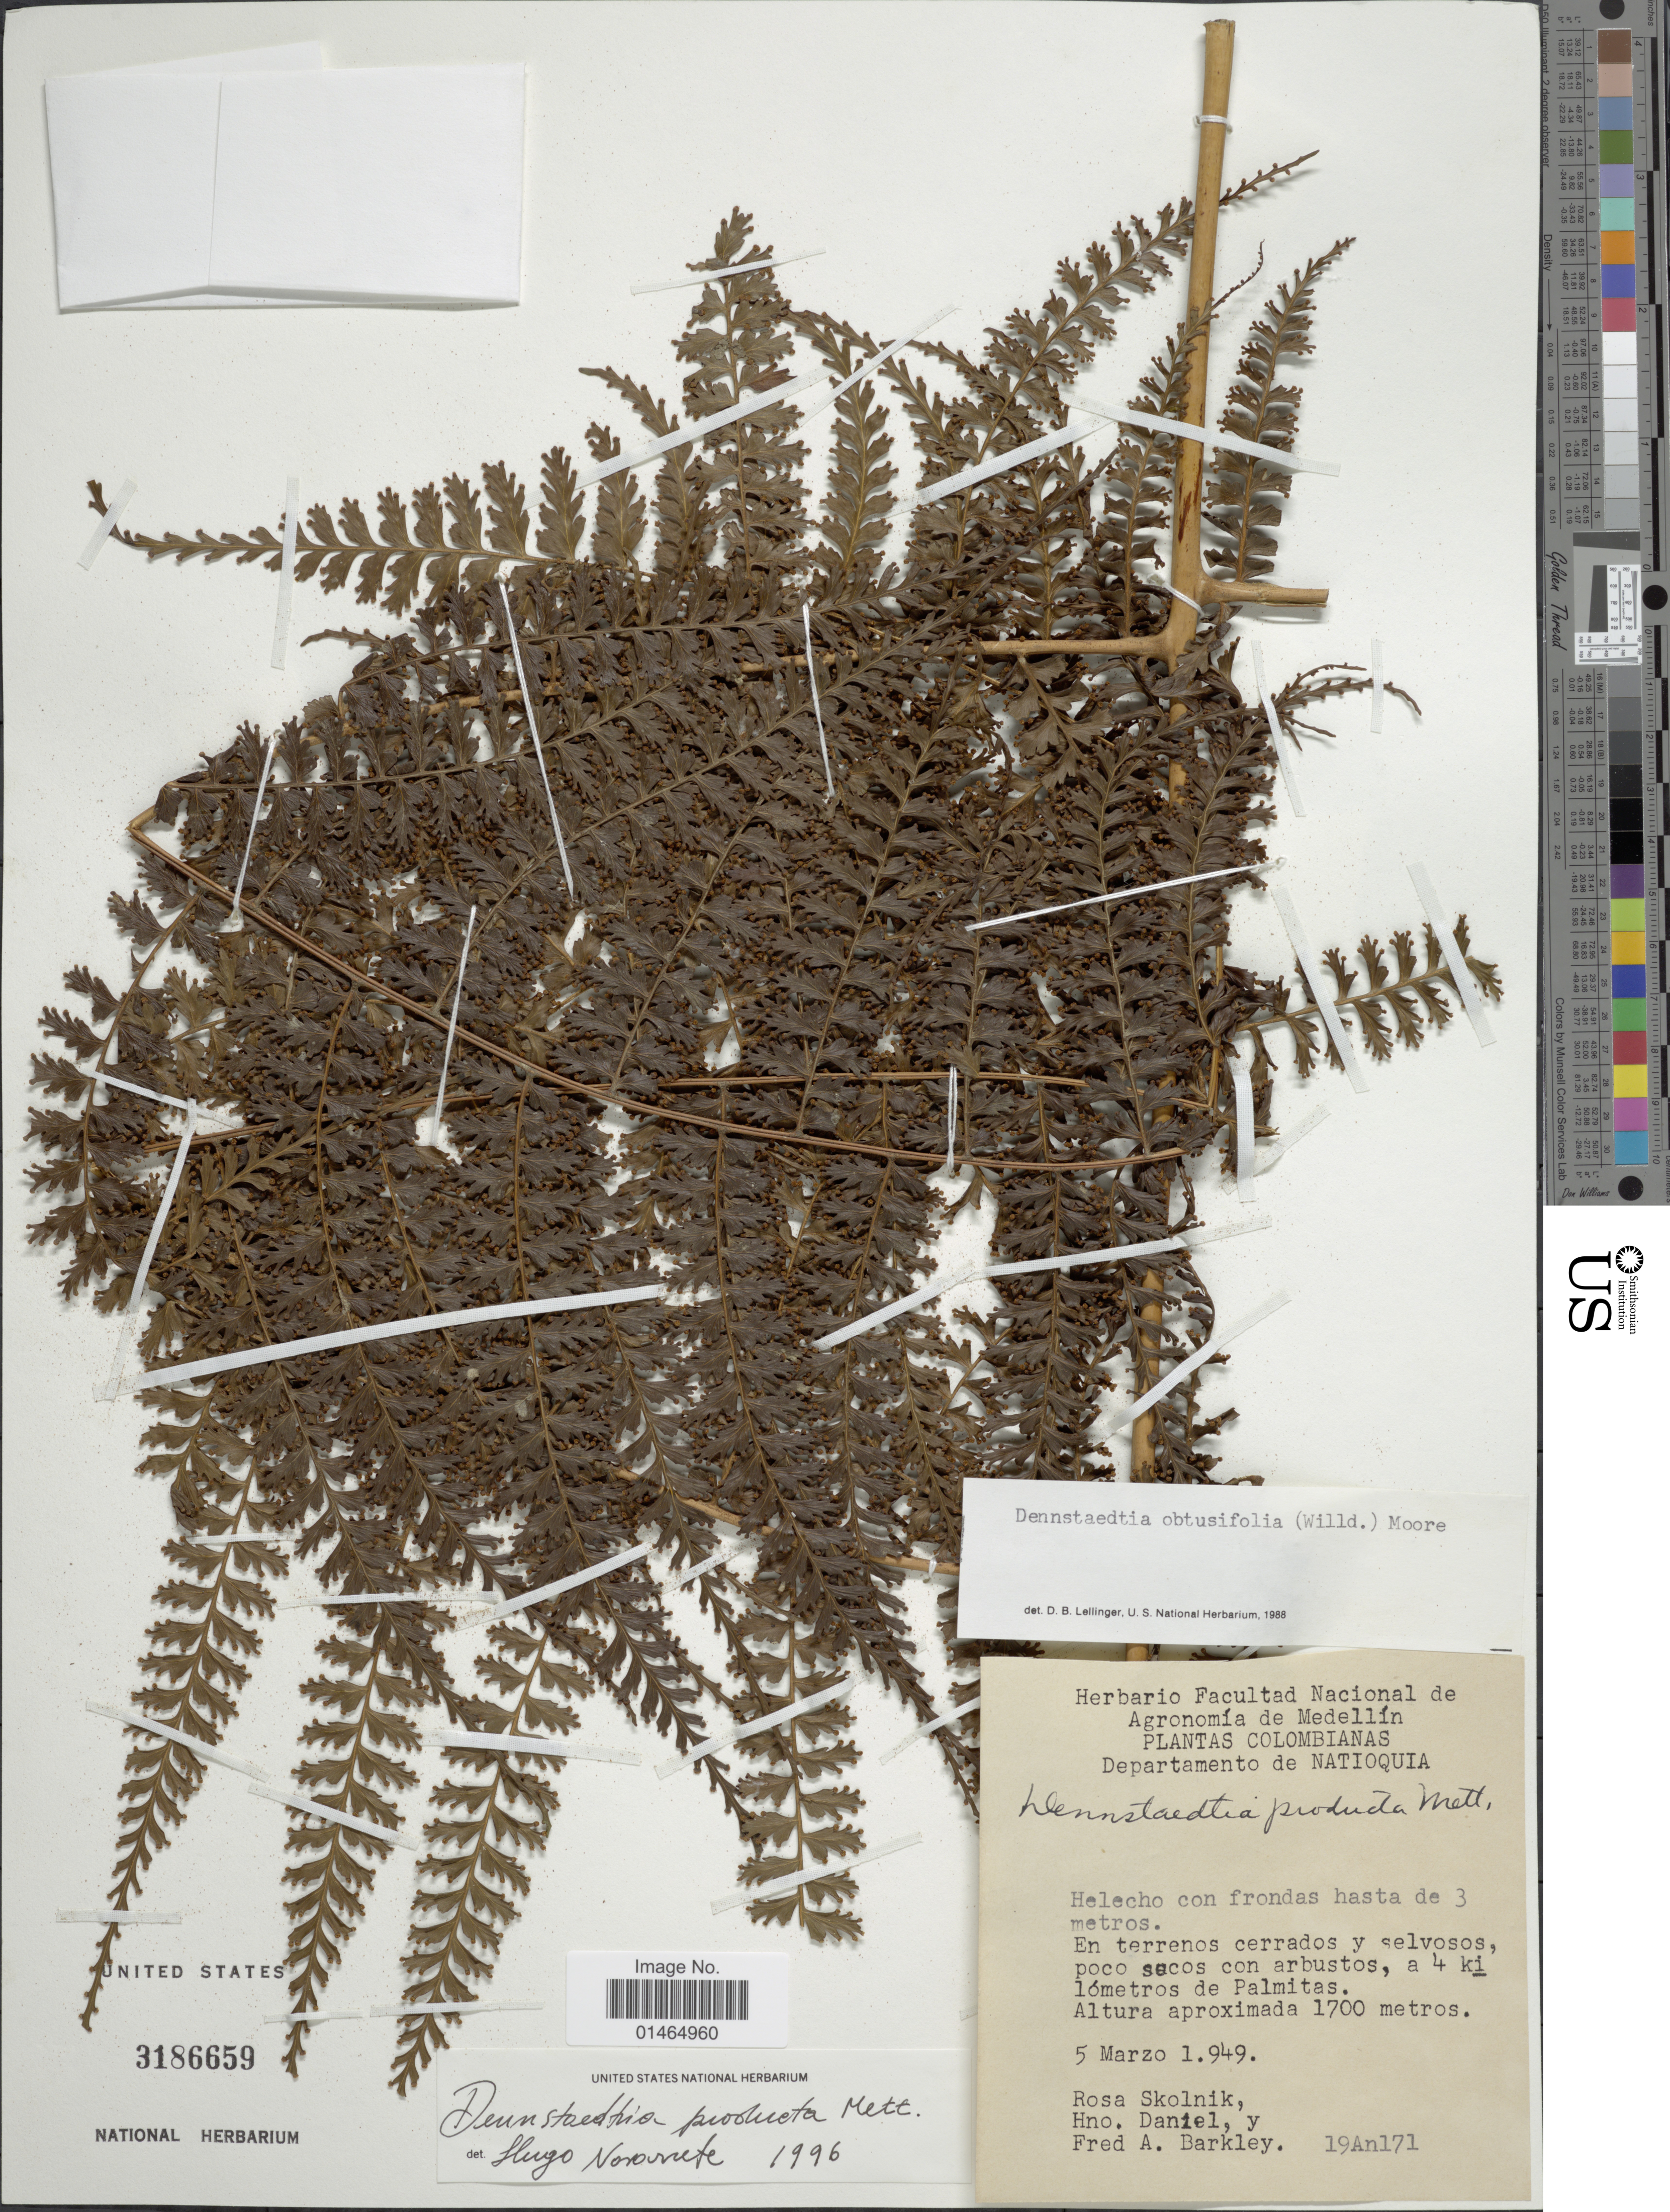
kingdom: Plantae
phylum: Tracheophyta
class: Polypodiopsida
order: Polypodiales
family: Dennstaedtiaceae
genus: Dennstaedtia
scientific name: Dennstaedtia producta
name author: Mett.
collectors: R. Skolnik, H. Daniel & F. A. Barkley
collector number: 19An171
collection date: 1949-03-05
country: Colombia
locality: Departamento de Natioquia. En terrenos cerrados y selvosos, poco secos con arbustos, a 4 kilómetros de Palmitas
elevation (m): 1700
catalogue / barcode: US 3186659